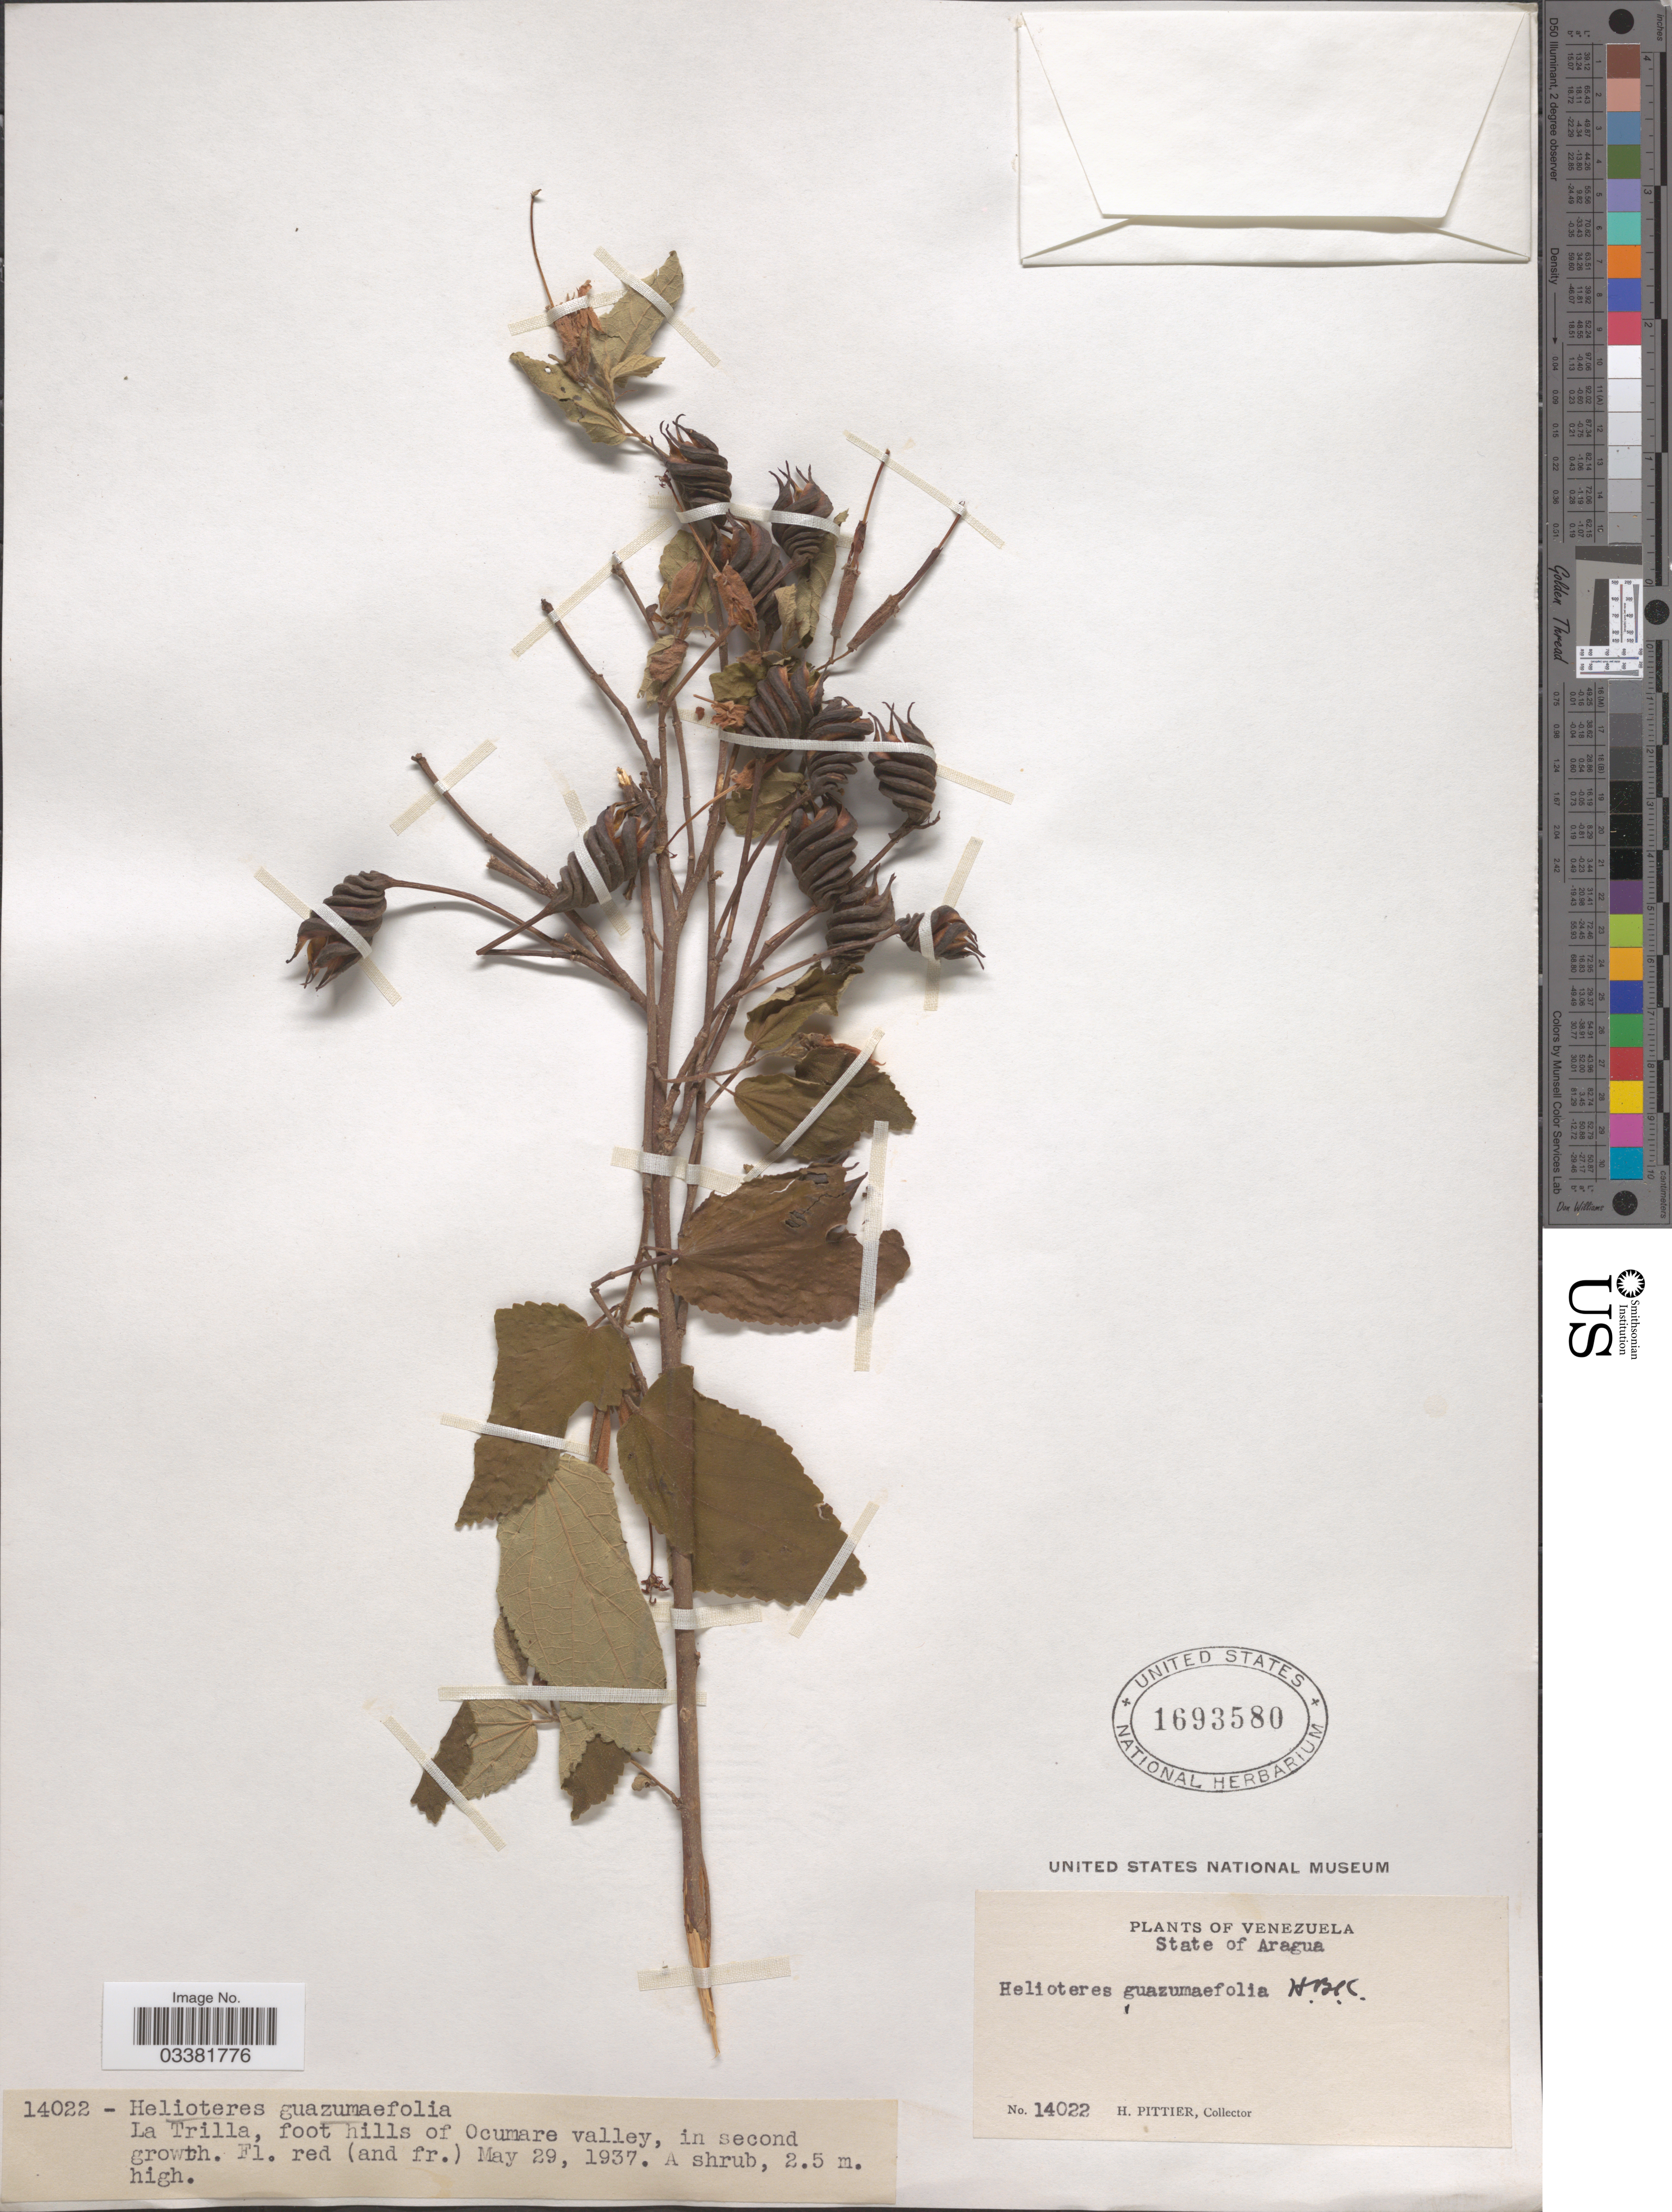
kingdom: Plantae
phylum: Tracheophyta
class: Magnoliopsida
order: Malvales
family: Malvaceae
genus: Helicteres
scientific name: Helicteres guazumifolia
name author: Kunth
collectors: H. F. Pittier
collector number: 14022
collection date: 1937-05-29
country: Venezuela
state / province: Aragua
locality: La Trilla, foot hills of Ocumare valley, in second growth.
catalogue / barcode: US 1693580